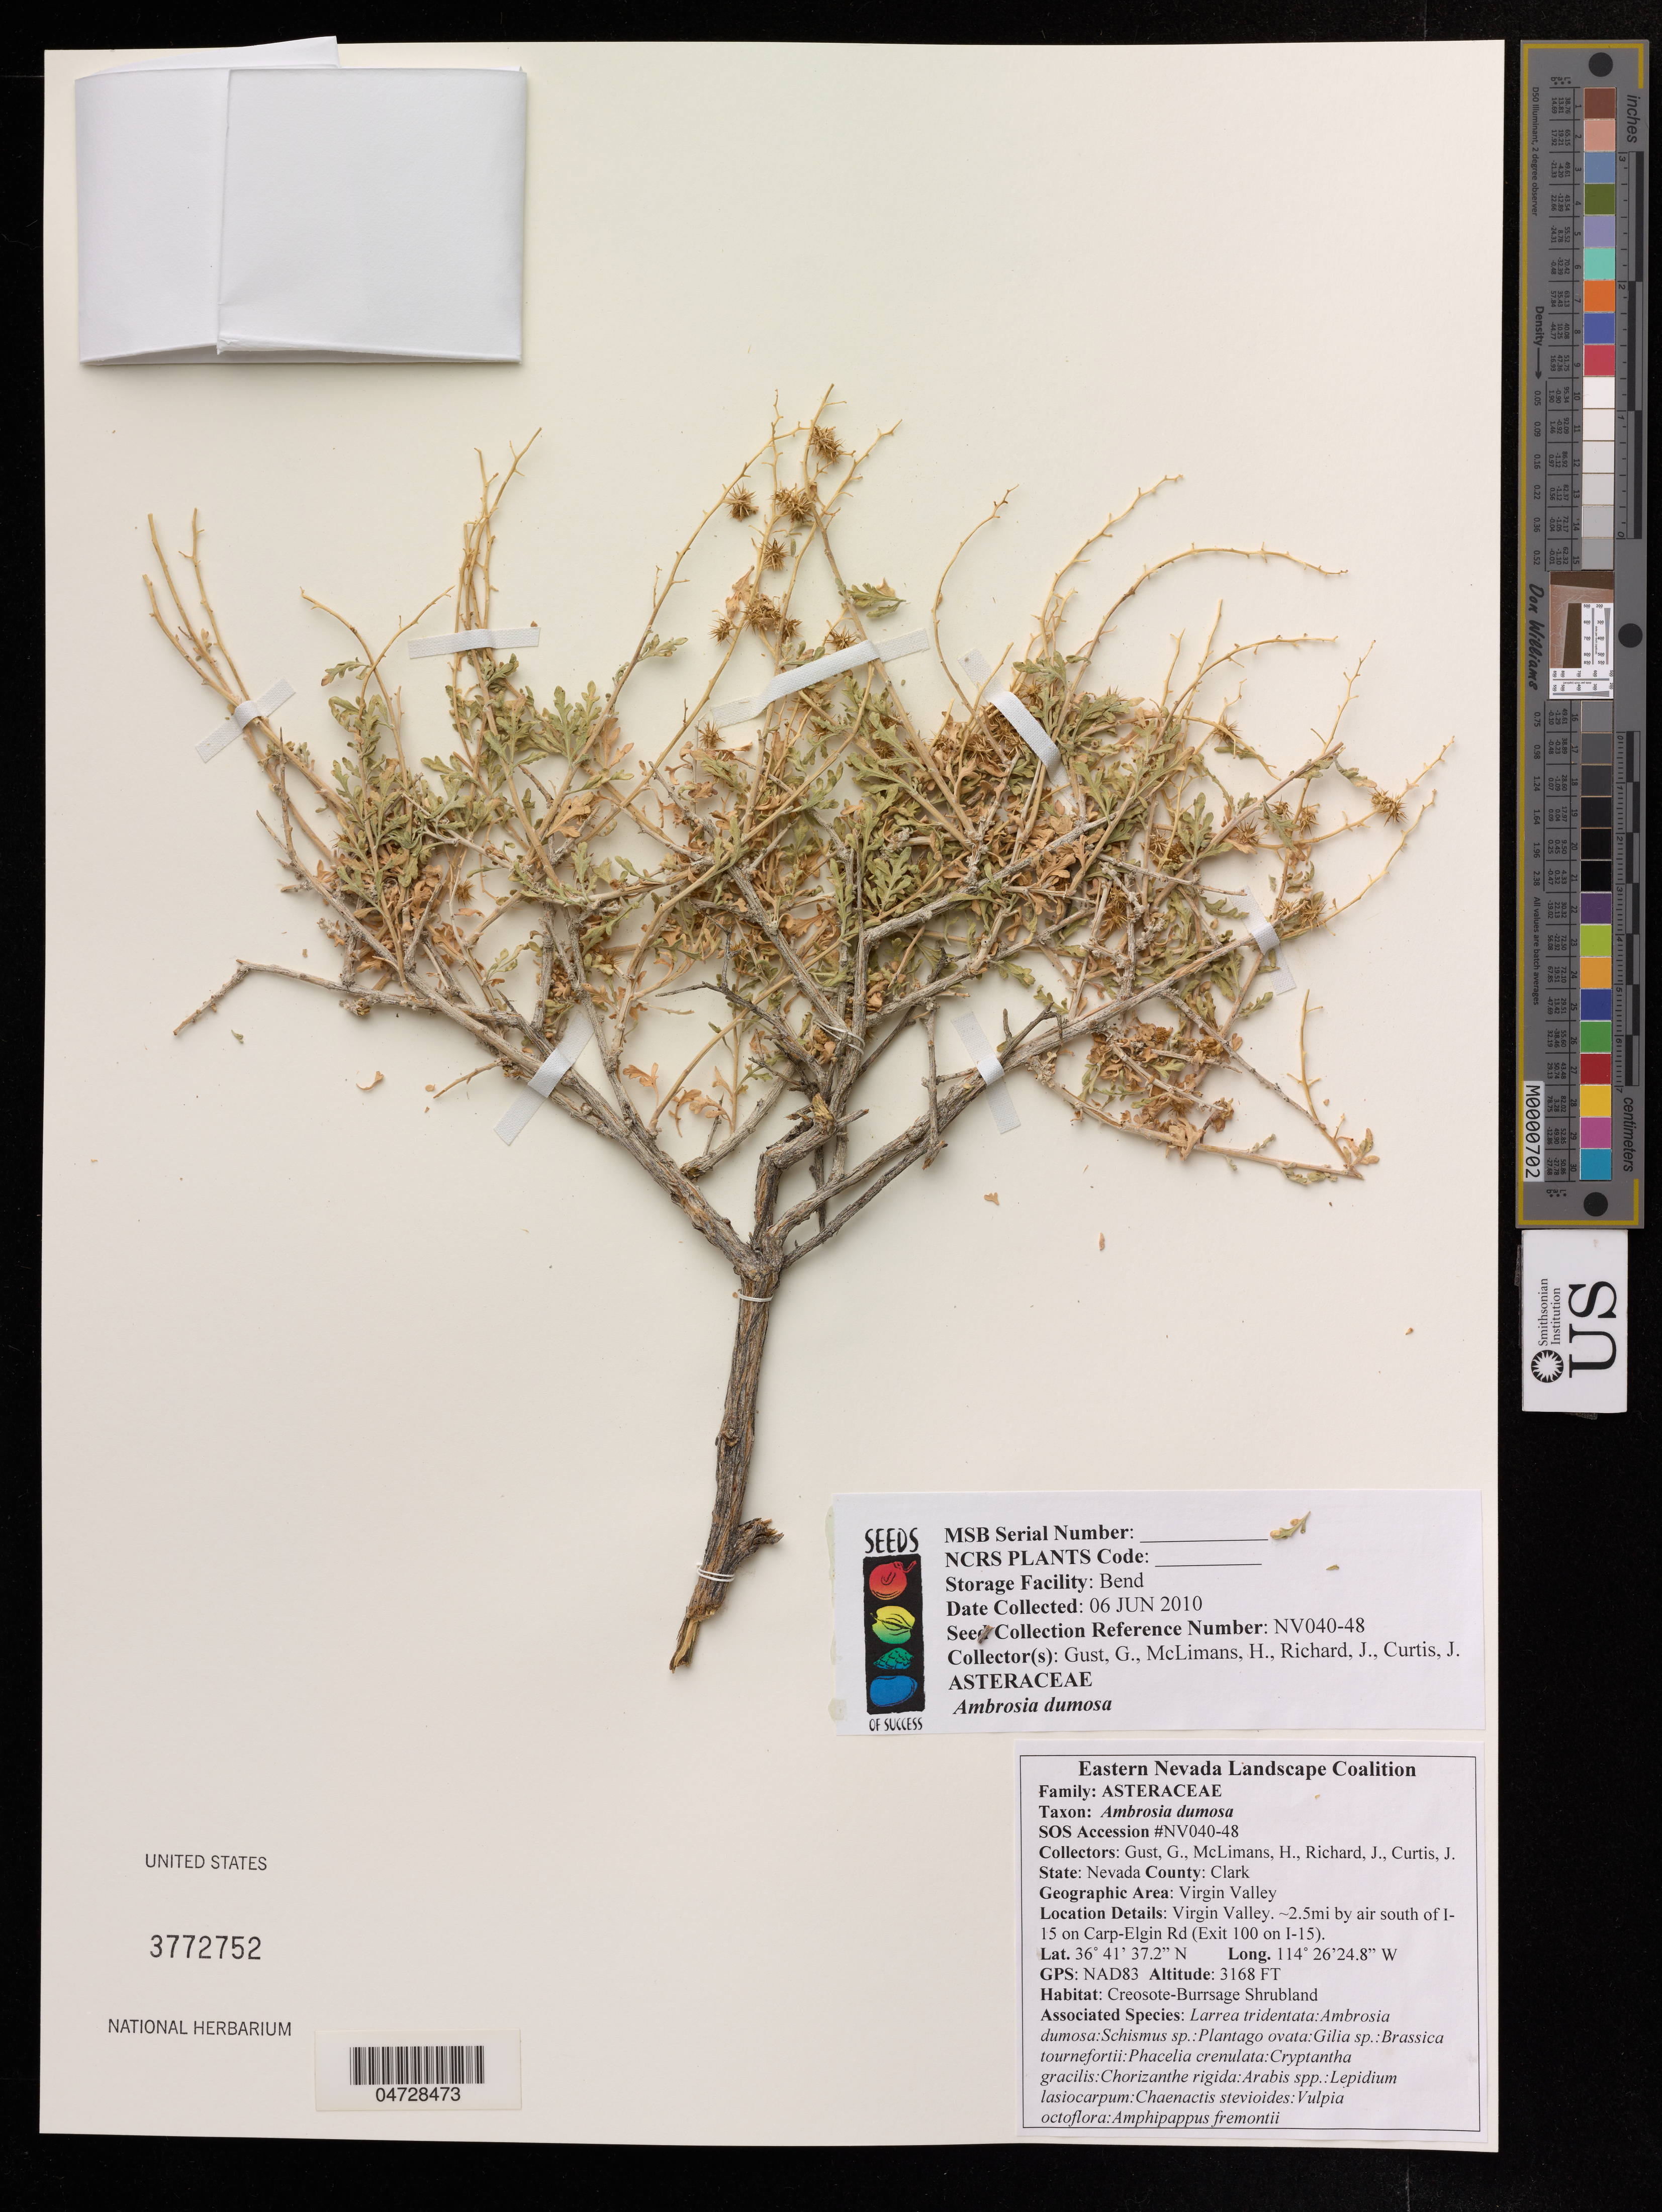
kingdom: Plantae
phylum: Tracheophyta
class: Magnoliopsida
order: Asterales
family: Asteraceae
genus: Ambrosia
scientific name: Ambrosia dumosa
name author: (A. Gray) W.W.Payne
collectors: G. Gust, H. McLimans, J. Richard & J. Curtis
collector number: NV040-48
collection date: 2010-06-06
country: United States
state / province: Nevada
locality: County: Clark, Virgin Valley, ~2.5mi by air south of I-15 on Carp-Elgin Rd (Exit 100 on I-15).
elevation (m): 966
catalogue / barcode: US 3772752